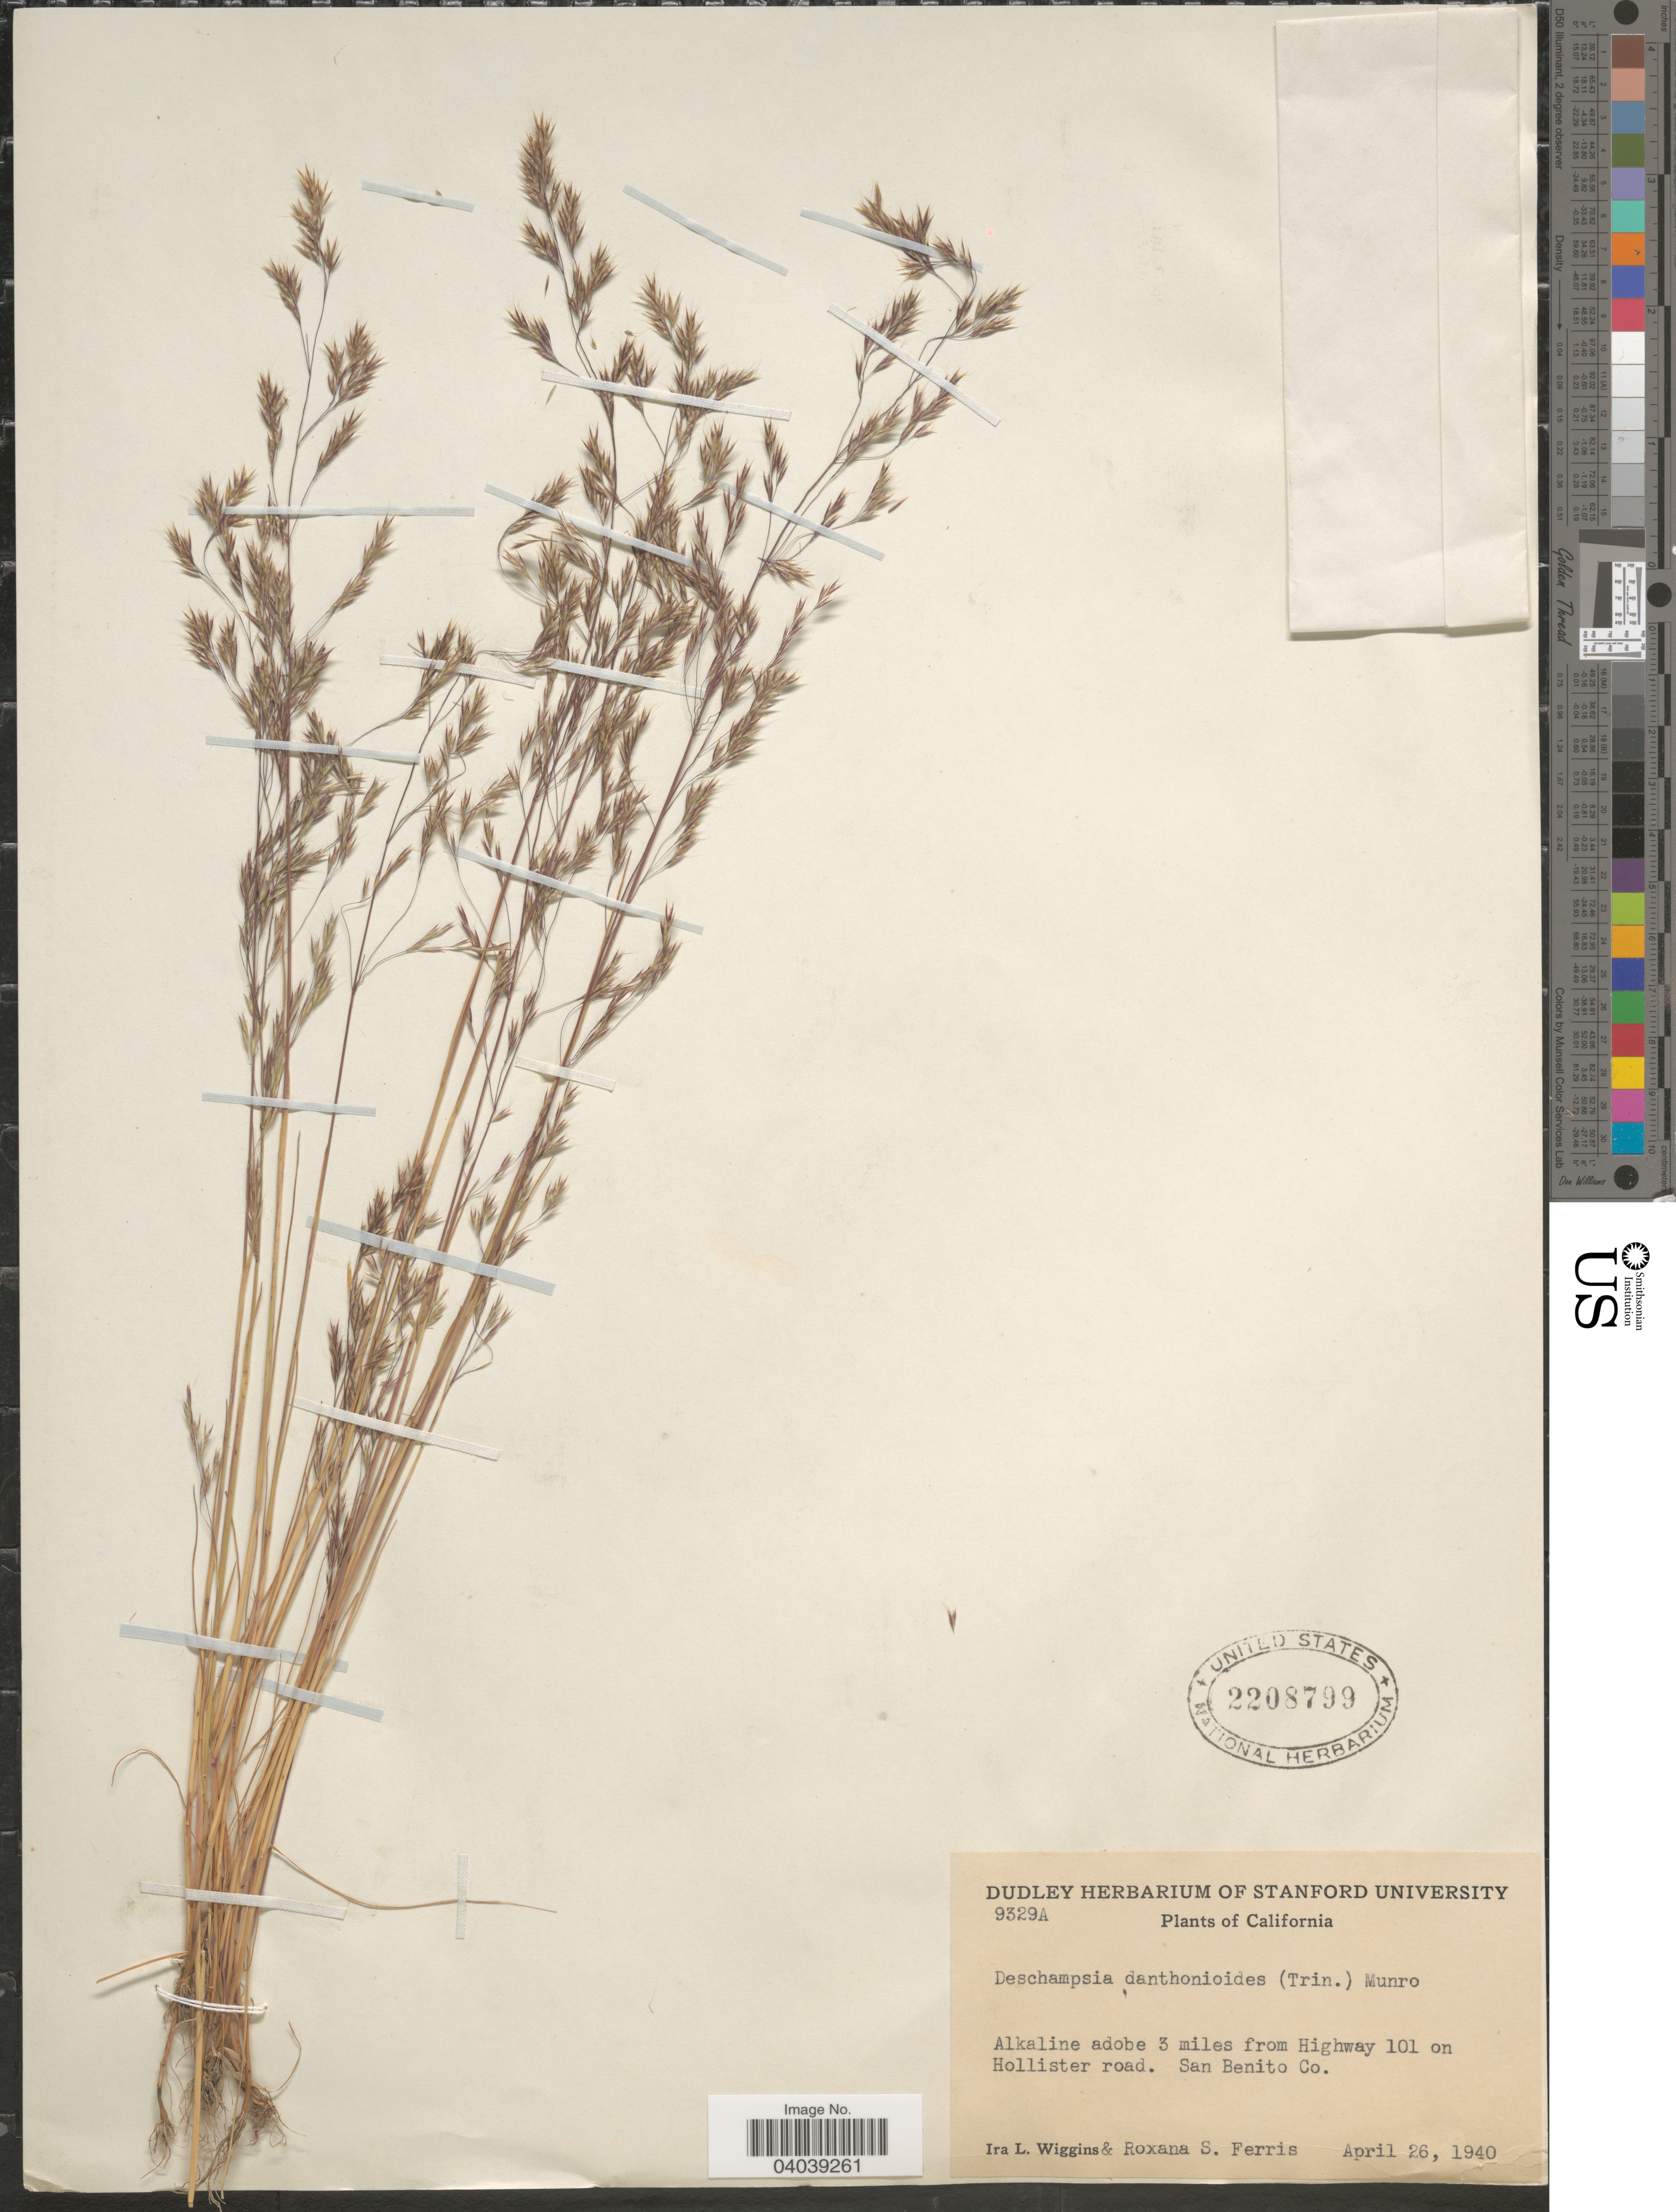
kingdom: Plantae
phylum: Tracheophyta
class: Liliopsida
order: Poales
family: Poaceae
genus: Deschampsia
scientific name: Deschampsia danthonioides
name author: (Trin.) Munro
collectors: I. L. Wiggins & R. S. Ferris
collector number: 9329A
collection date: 1940-04-26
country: United States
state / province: California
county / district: San Benito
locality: Alkaline adobe 3 miles from Highway 101 on Hollister road, San Benito Co.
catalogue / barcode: US 2208799